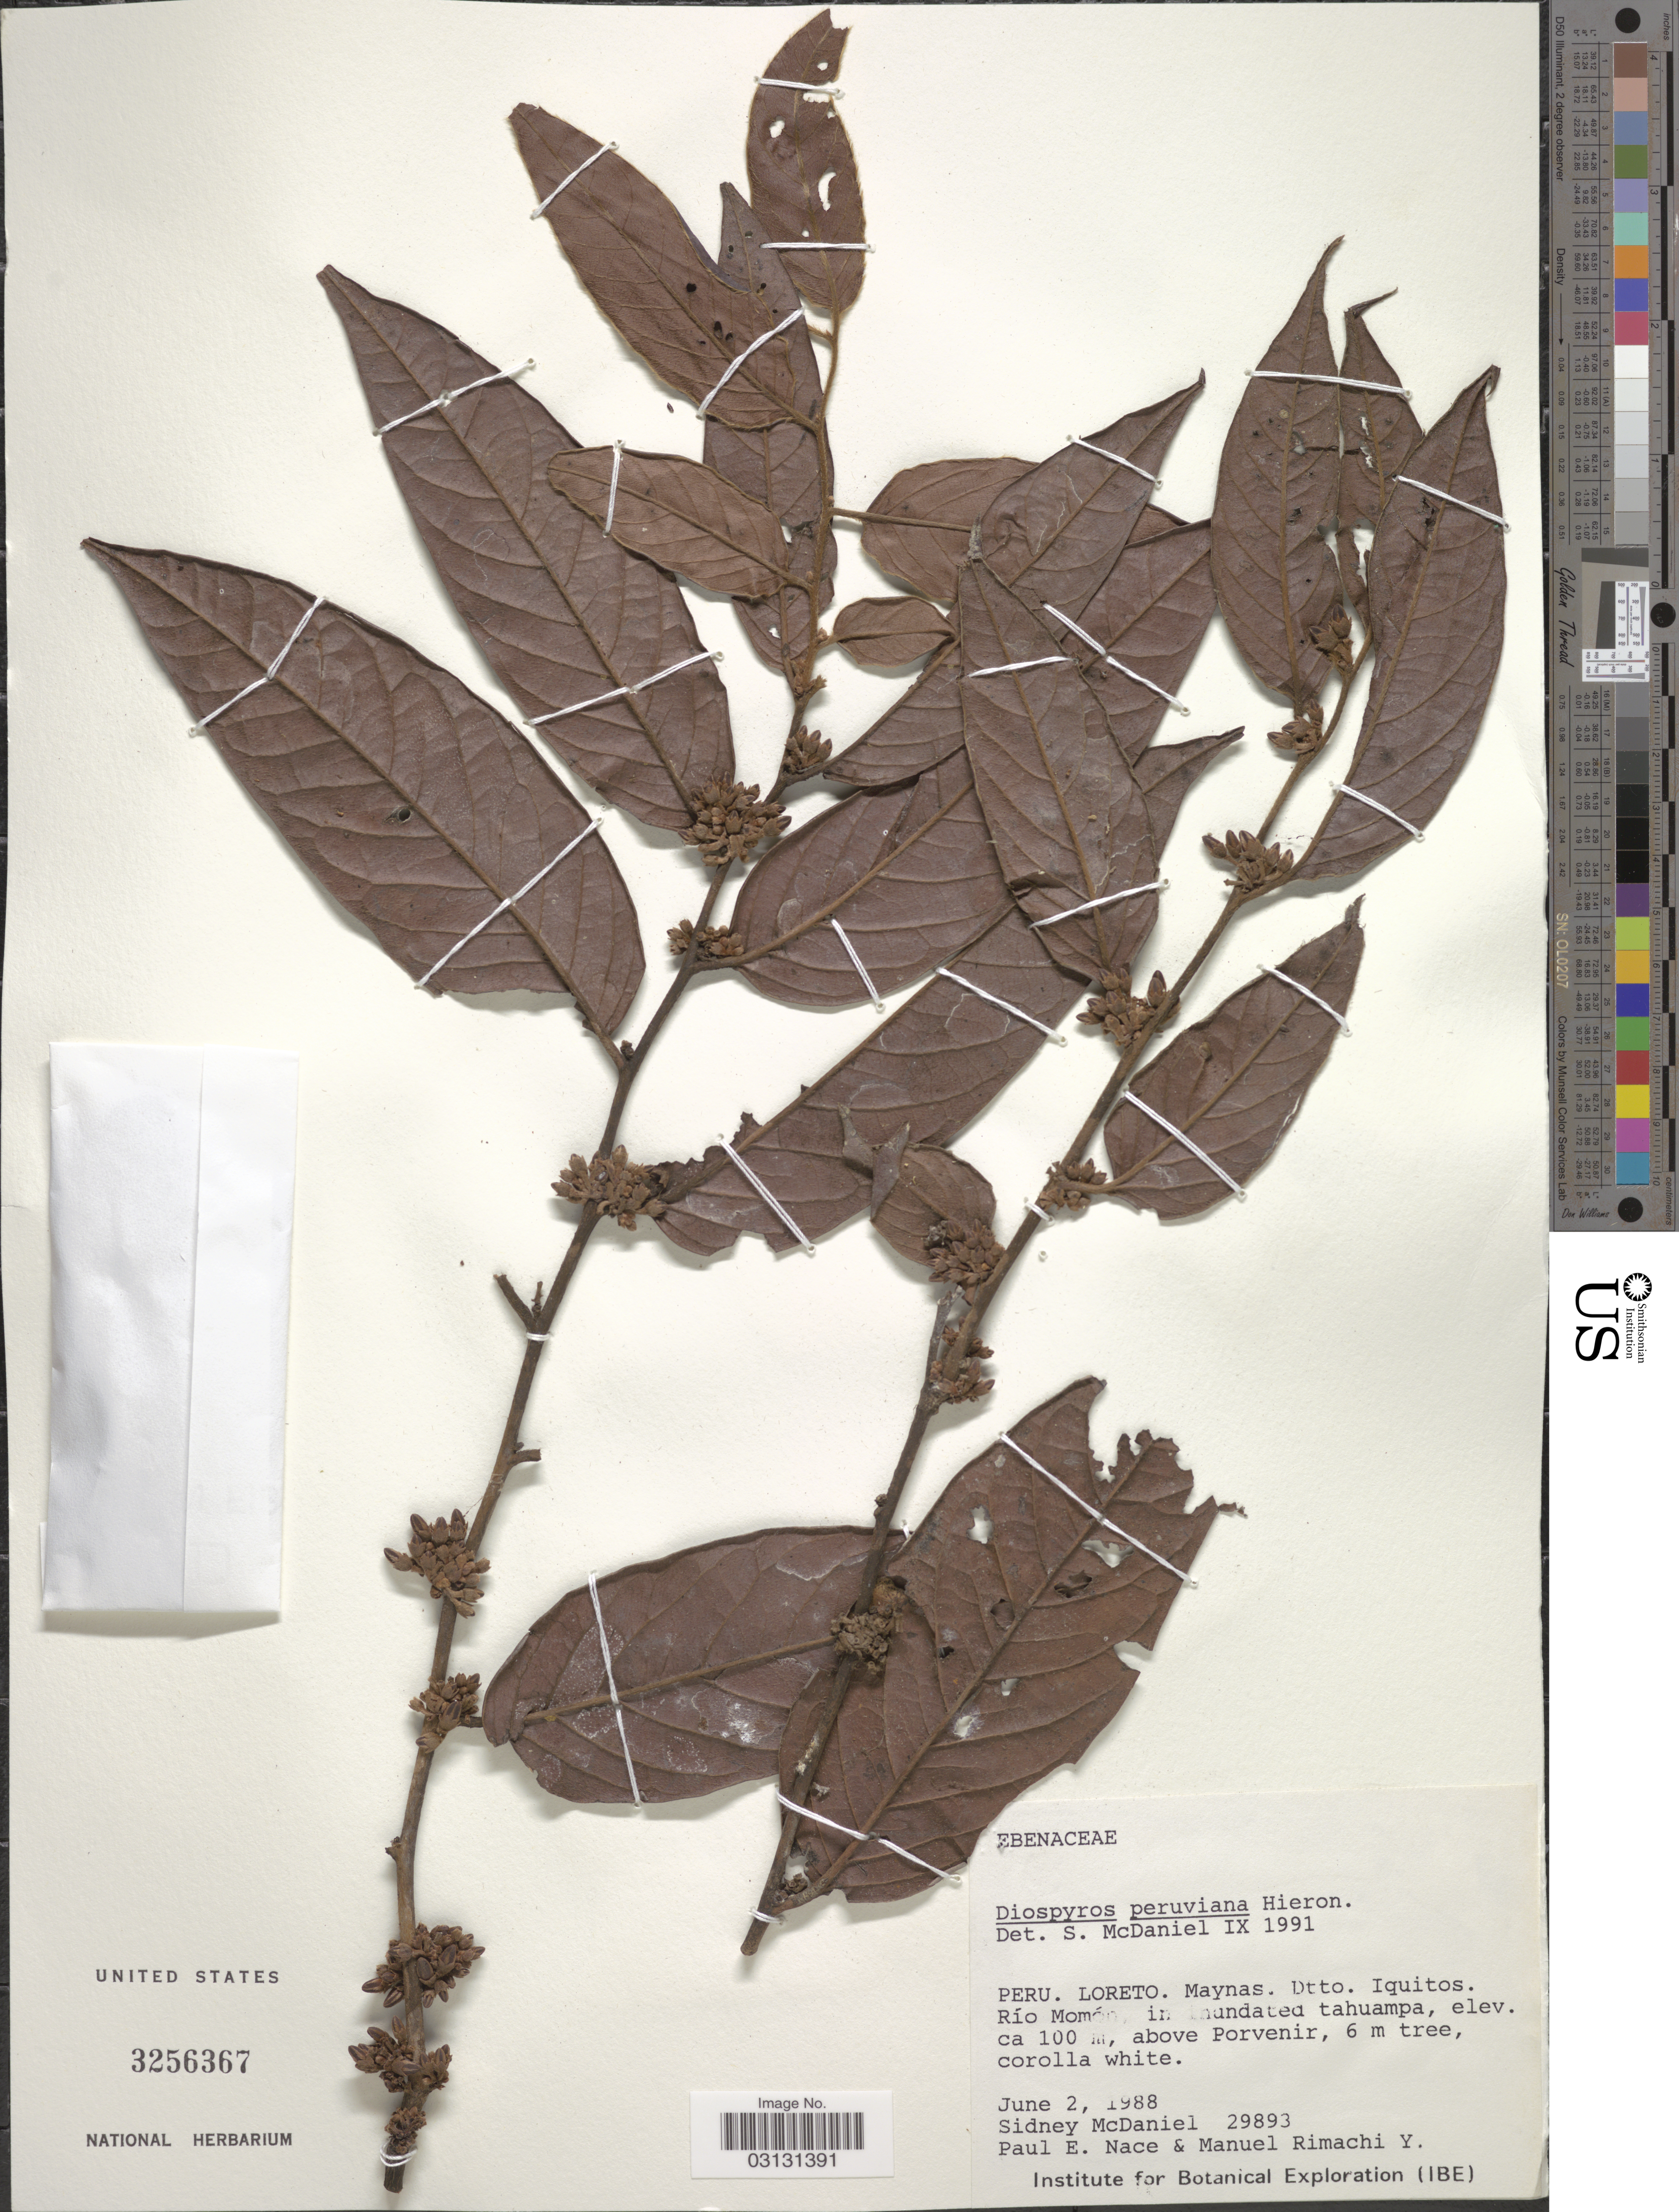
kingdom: Plantae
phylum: Tracheophyta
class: Magnoliopsida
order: Ericales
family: Ebenaceae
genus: Diospyros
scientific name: Diospyros peruviana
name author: Hiern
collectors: S. McDaniel, P. Nace & M. Rimachi Y.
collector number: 29893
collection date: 1988-06-02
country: Peru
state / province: Loreto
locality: Maynas. Dtto. iquitos. Río Momón, in inundated tahuampa, above Porvenir.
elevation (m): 100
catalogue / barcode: US 3256367